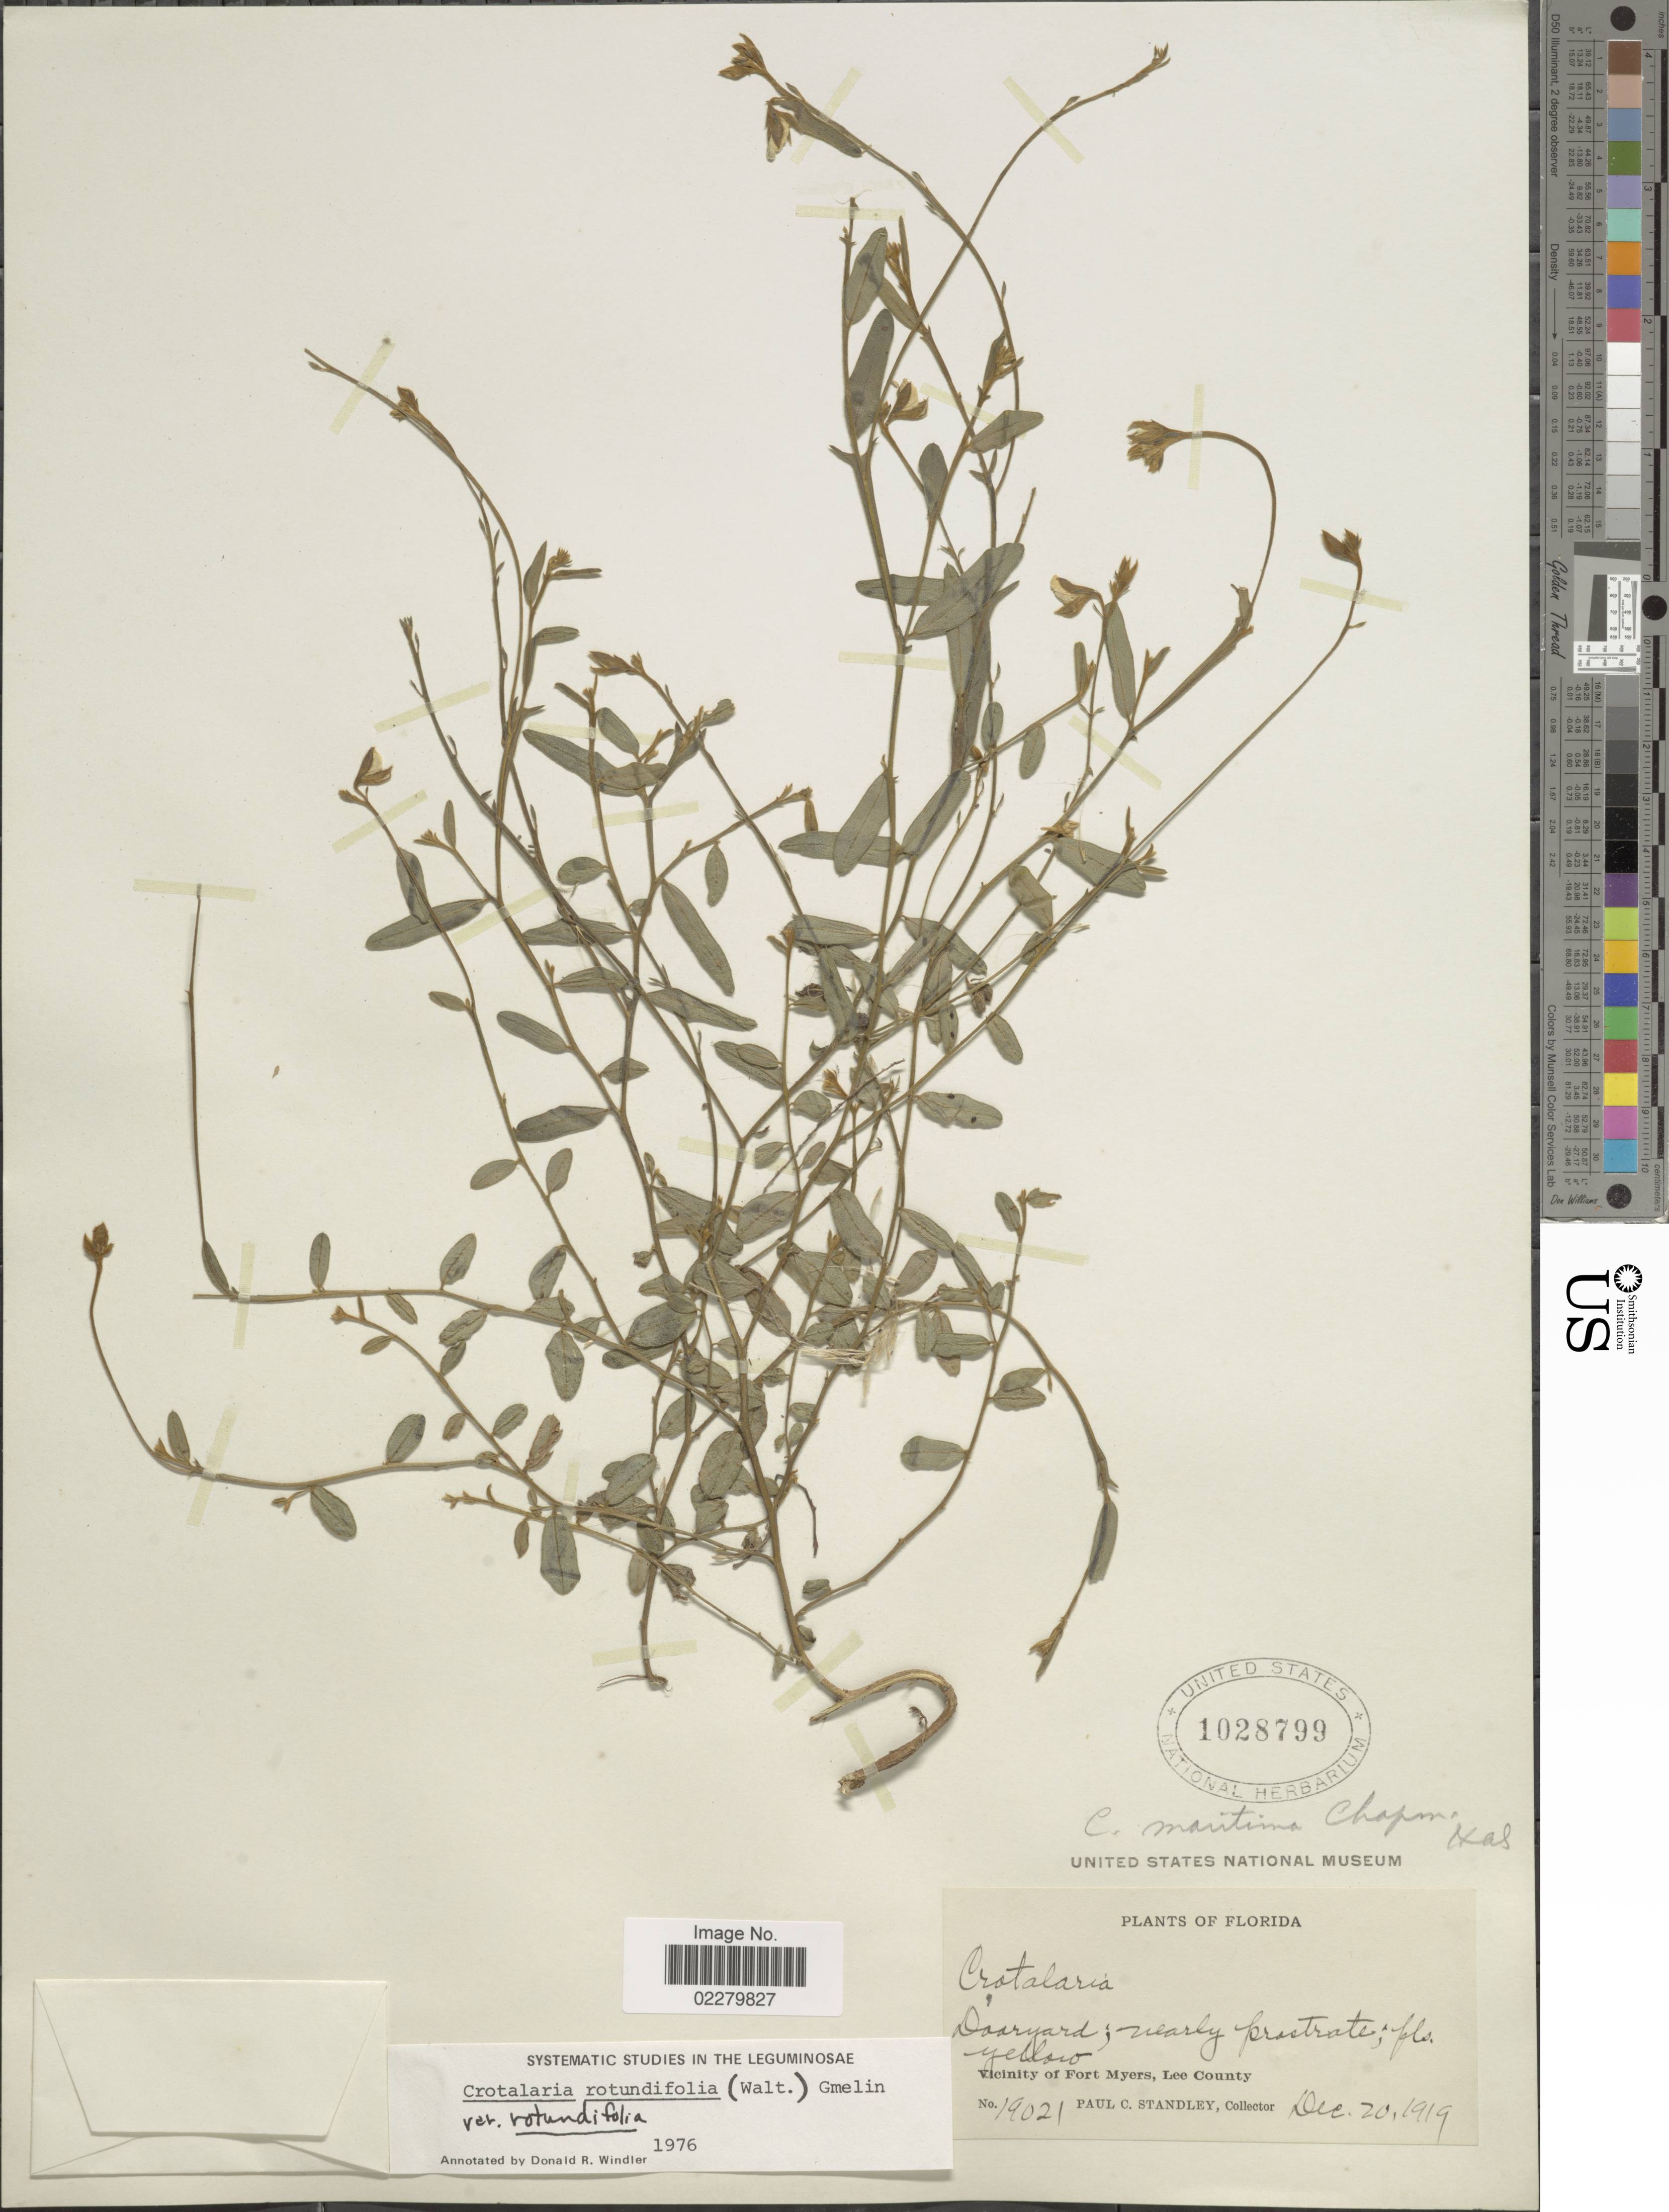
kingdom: Plantae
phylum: Tracheophyta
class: Magnoliopsida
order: Fabales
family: Fabaceae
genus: Crotalaria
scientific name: Crotalaria rotundifolia var. rotundifolia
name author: (Walter) J.F. Gmel.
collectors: P. C. Standley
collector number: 19021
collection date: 1919-12-20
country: United States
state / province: Florida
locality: Doaryard; nearby prostrate. Vicinity of Fort Myers, Lee County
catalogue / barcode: US 1028799